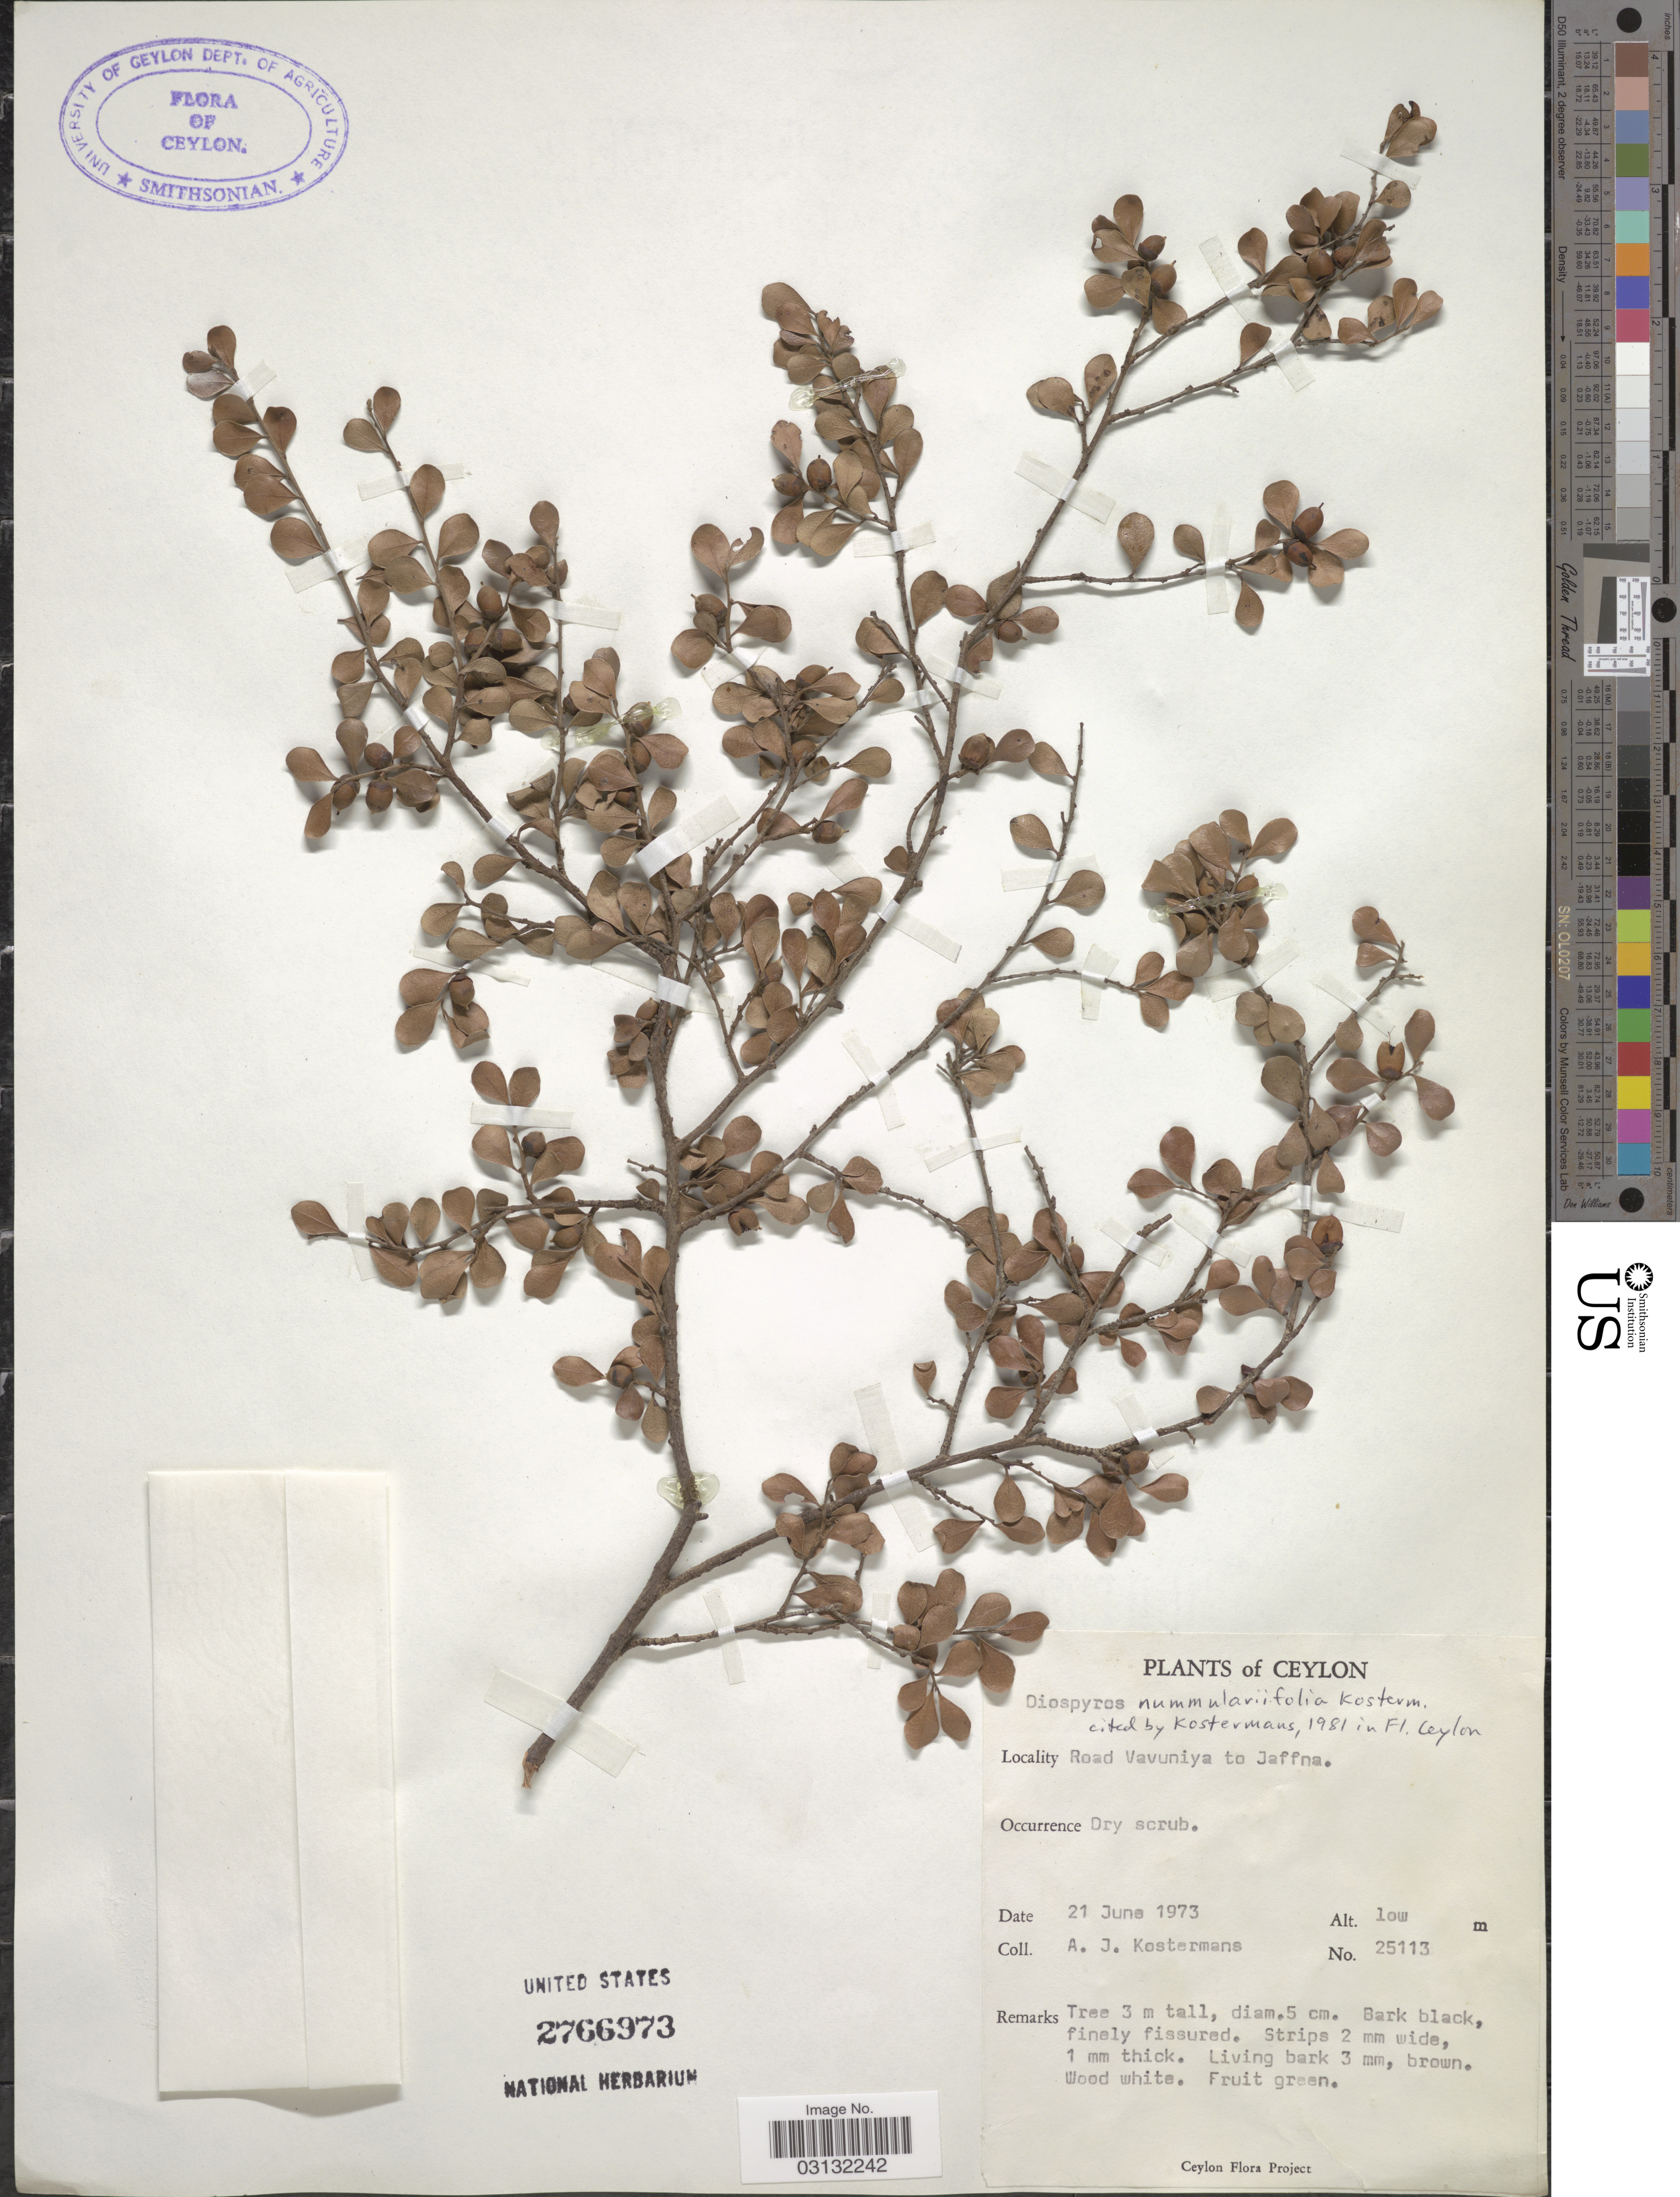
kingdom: Plantae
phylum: Tracheophyta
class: Magnoliopsida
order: Ericales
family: Ebenaceae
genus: Diospyros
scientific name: Diospyros nummulariifolia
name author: Kosterm.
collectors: A. J. G. Kostermans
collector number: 25113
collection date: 1973-06-21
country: Sri Lanka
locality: Ceylon. Road Vavuniya to Jaffna.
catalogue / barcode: US 2766973